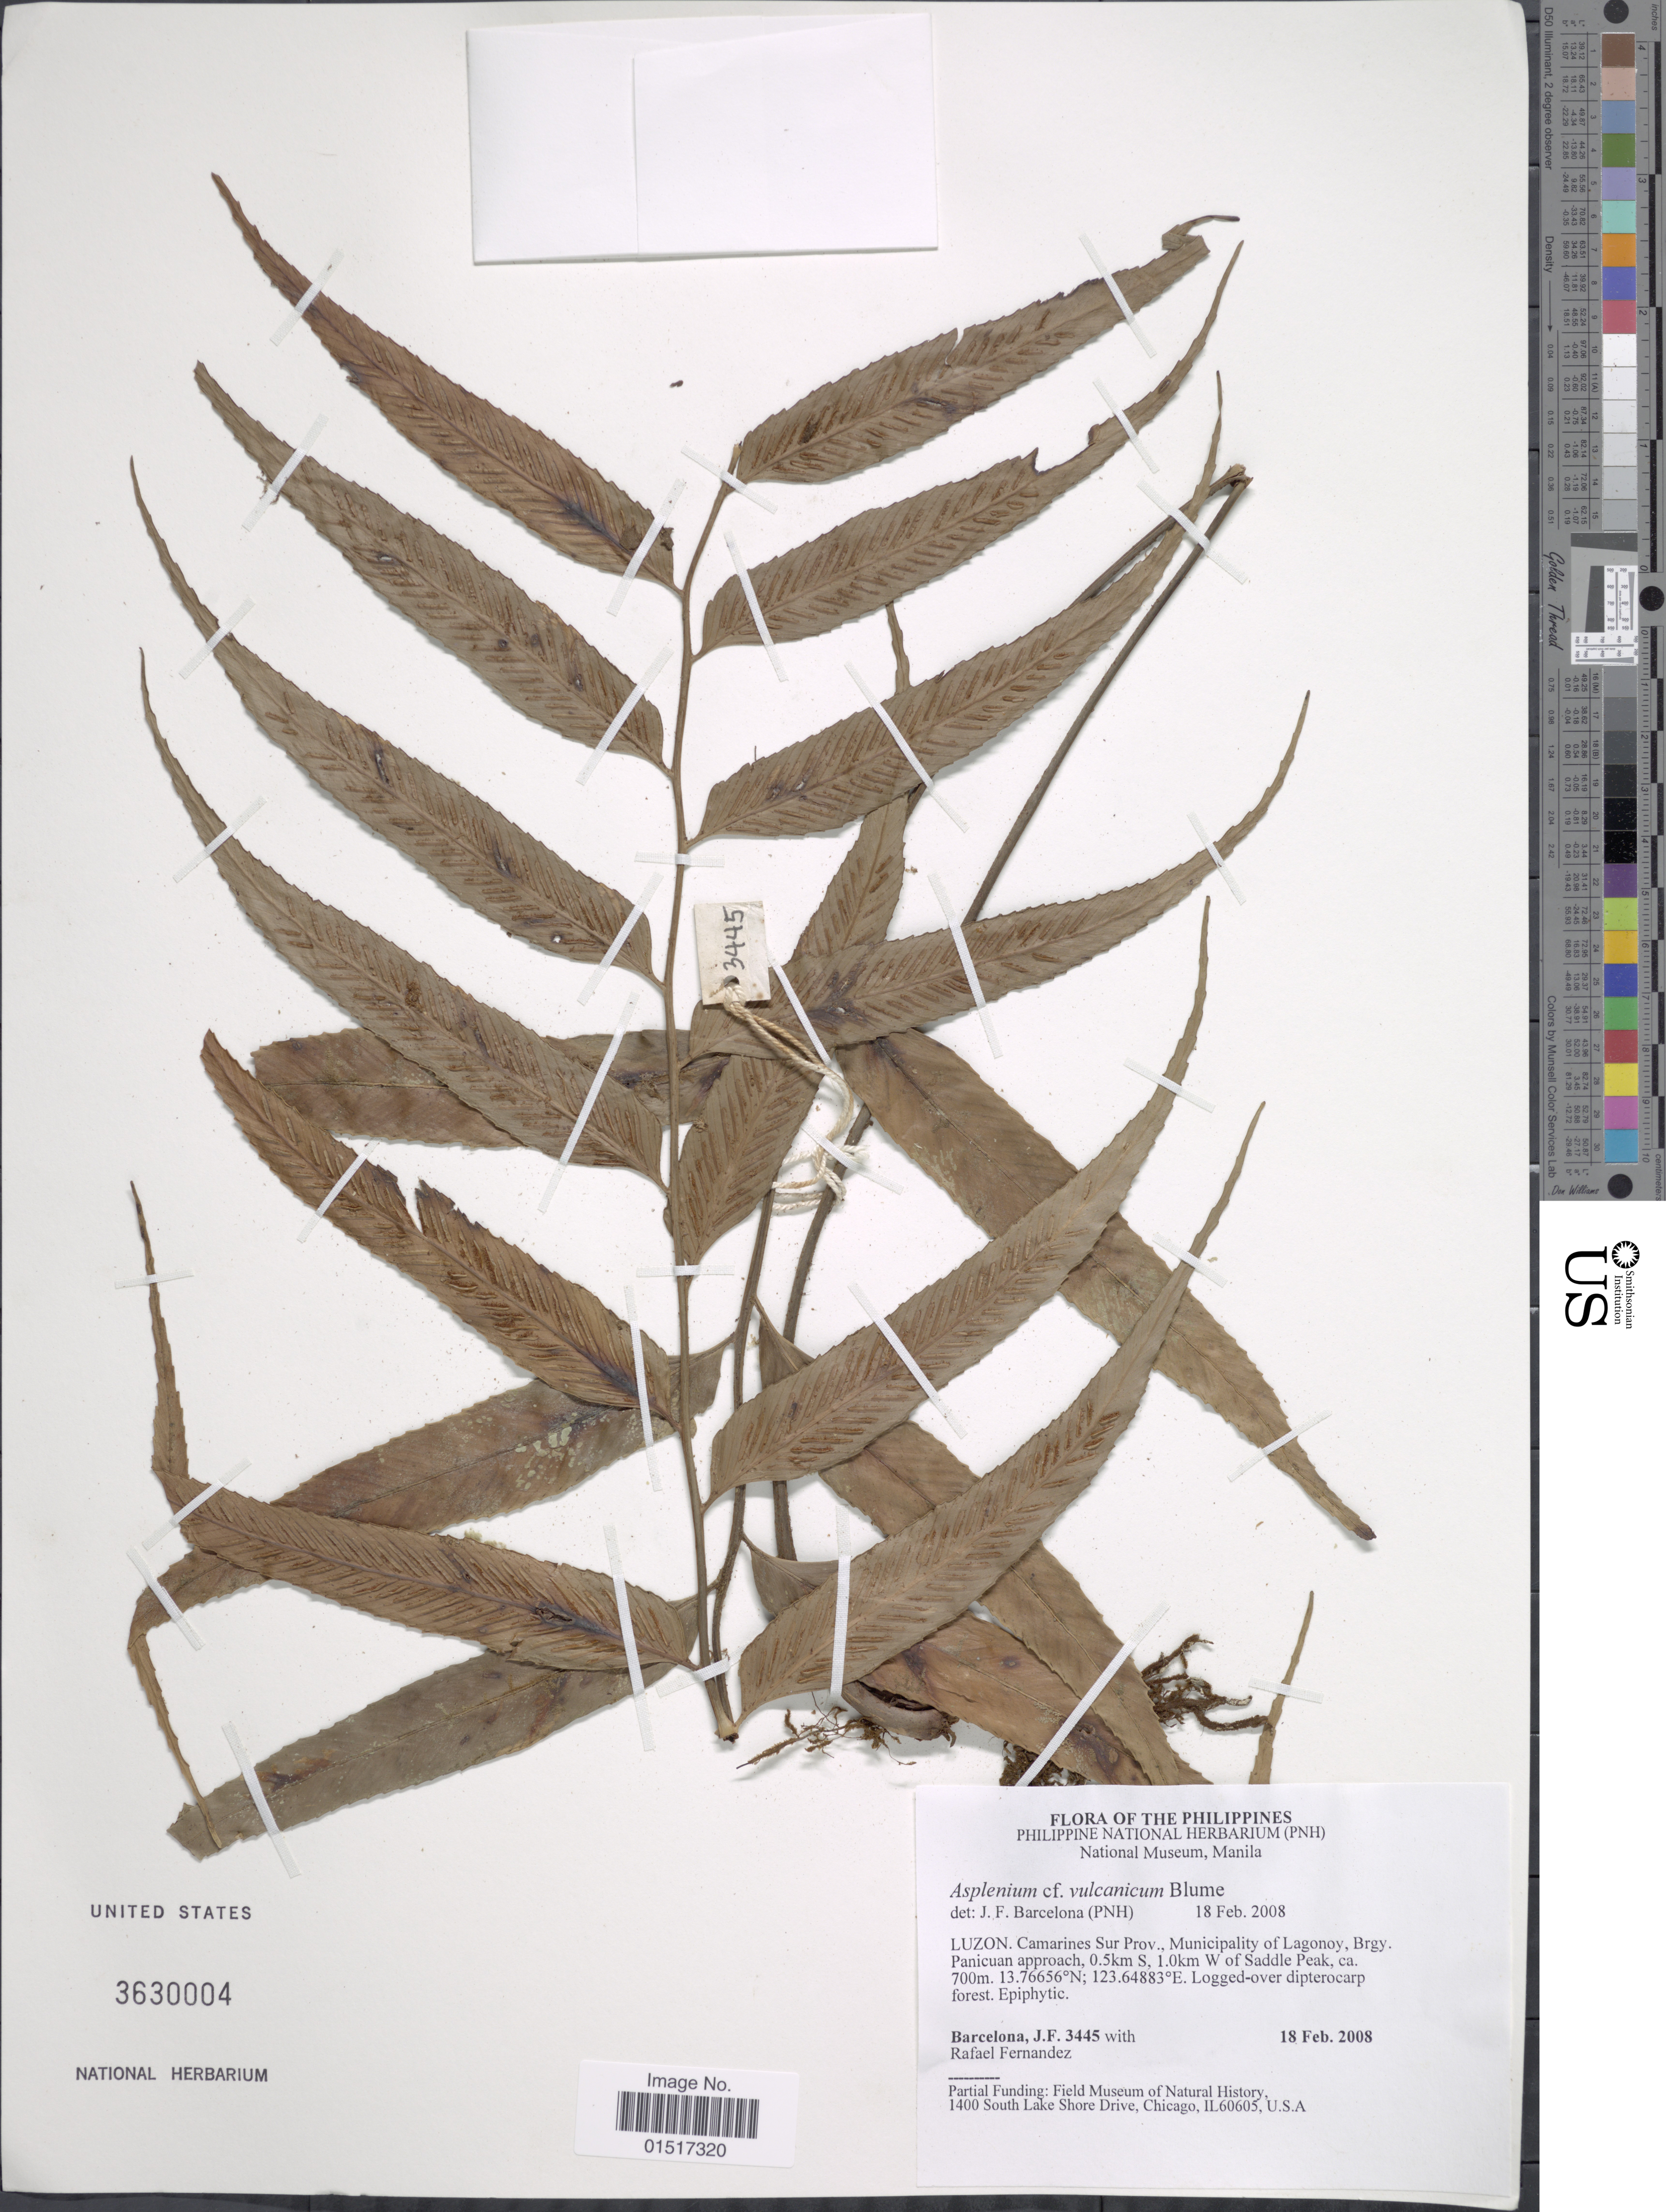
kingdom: Plantae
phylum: Tracheophyta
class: Polypodiopsida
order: Polypodiales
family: Aspleniaceae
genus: Asplenium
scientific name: Asplenium vulcanicum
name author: Blume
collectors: J. F. Barcelona & R. Fernandez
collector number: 3445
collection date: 2008-02-18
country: Philippines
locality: Luzon. Camarines Sur Prov., Municipality of Lagonoy, Brgy. Panicuan approach, 0.5km S, 1.0km W of Saddle Peak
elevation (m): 700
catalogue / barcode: US 3630004